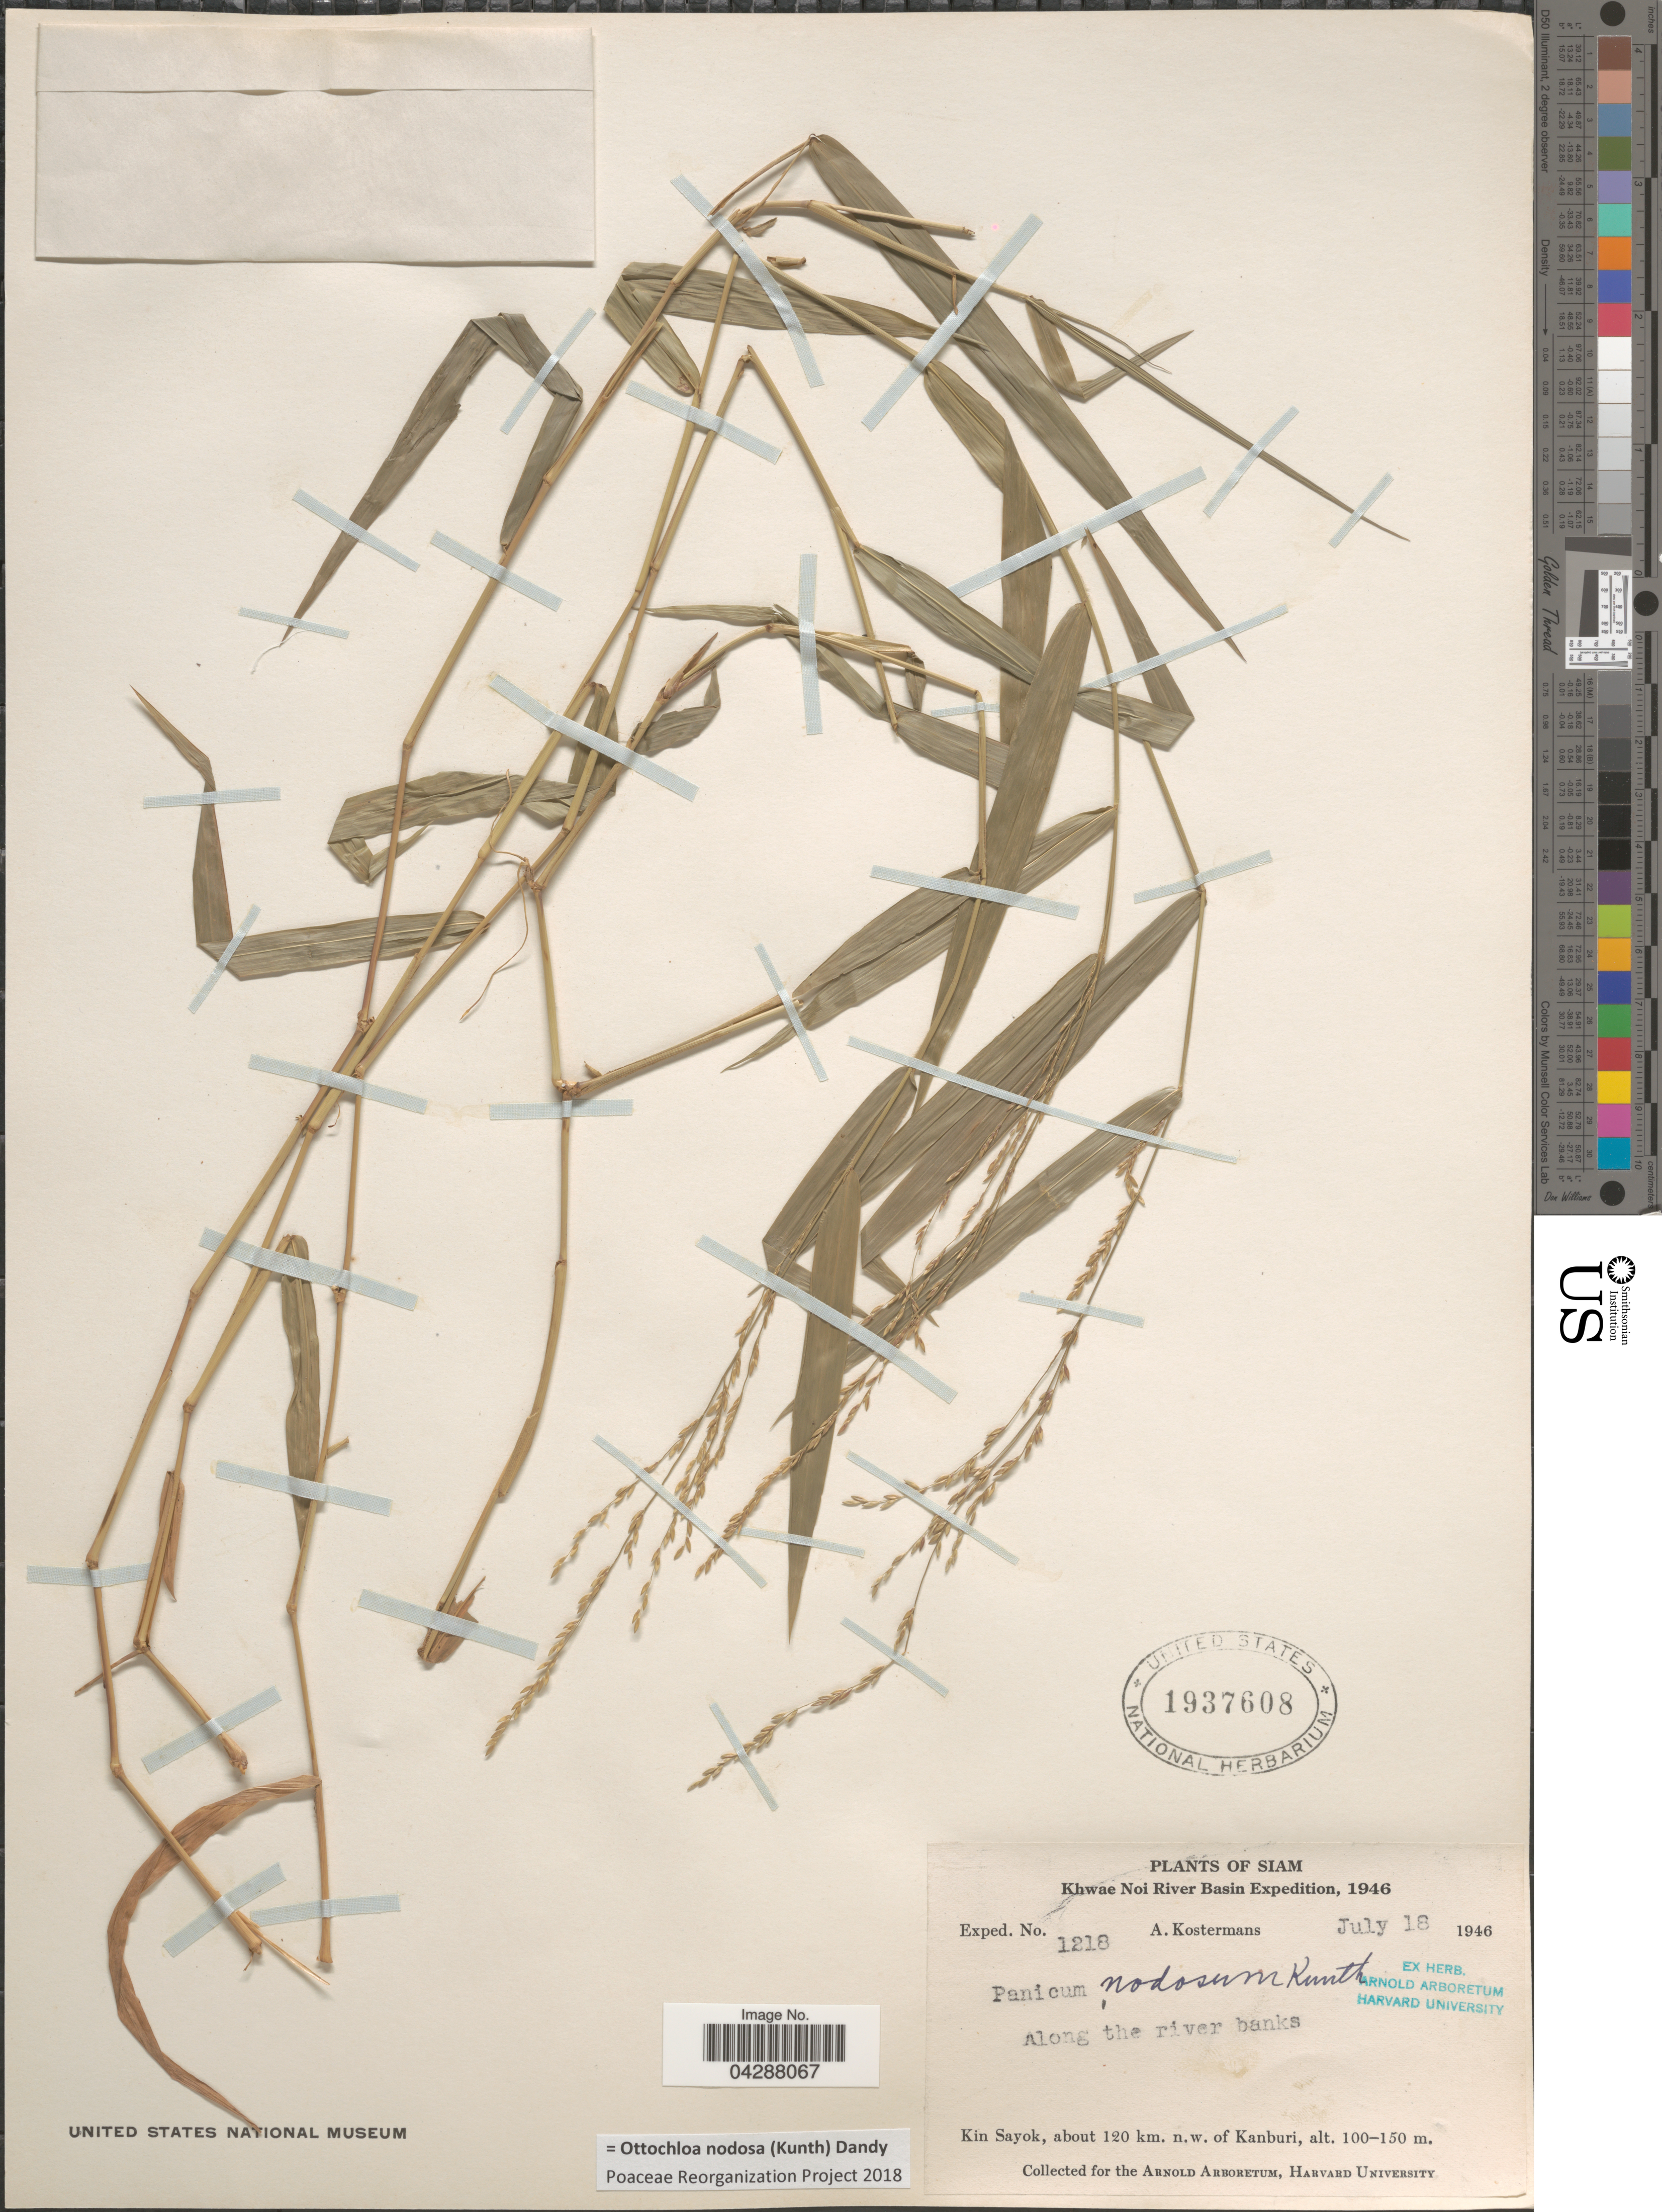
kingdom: Plantae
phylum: Tracheophyta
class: Liliopsida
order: Poales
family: Poaceae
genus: Ottochloa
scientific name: Ottochloa nodosa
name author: (Kunth) Dandy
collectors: A. J. G. Kostermans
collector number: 1218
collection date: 1946-07-18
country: Thailand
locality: Siam. Khwae Noi River Basin Expedition, 1946. Along the river banks. Kin sayok, about 120 km. n.w. of Kanburi.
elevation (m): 100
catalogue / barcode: US 1937608